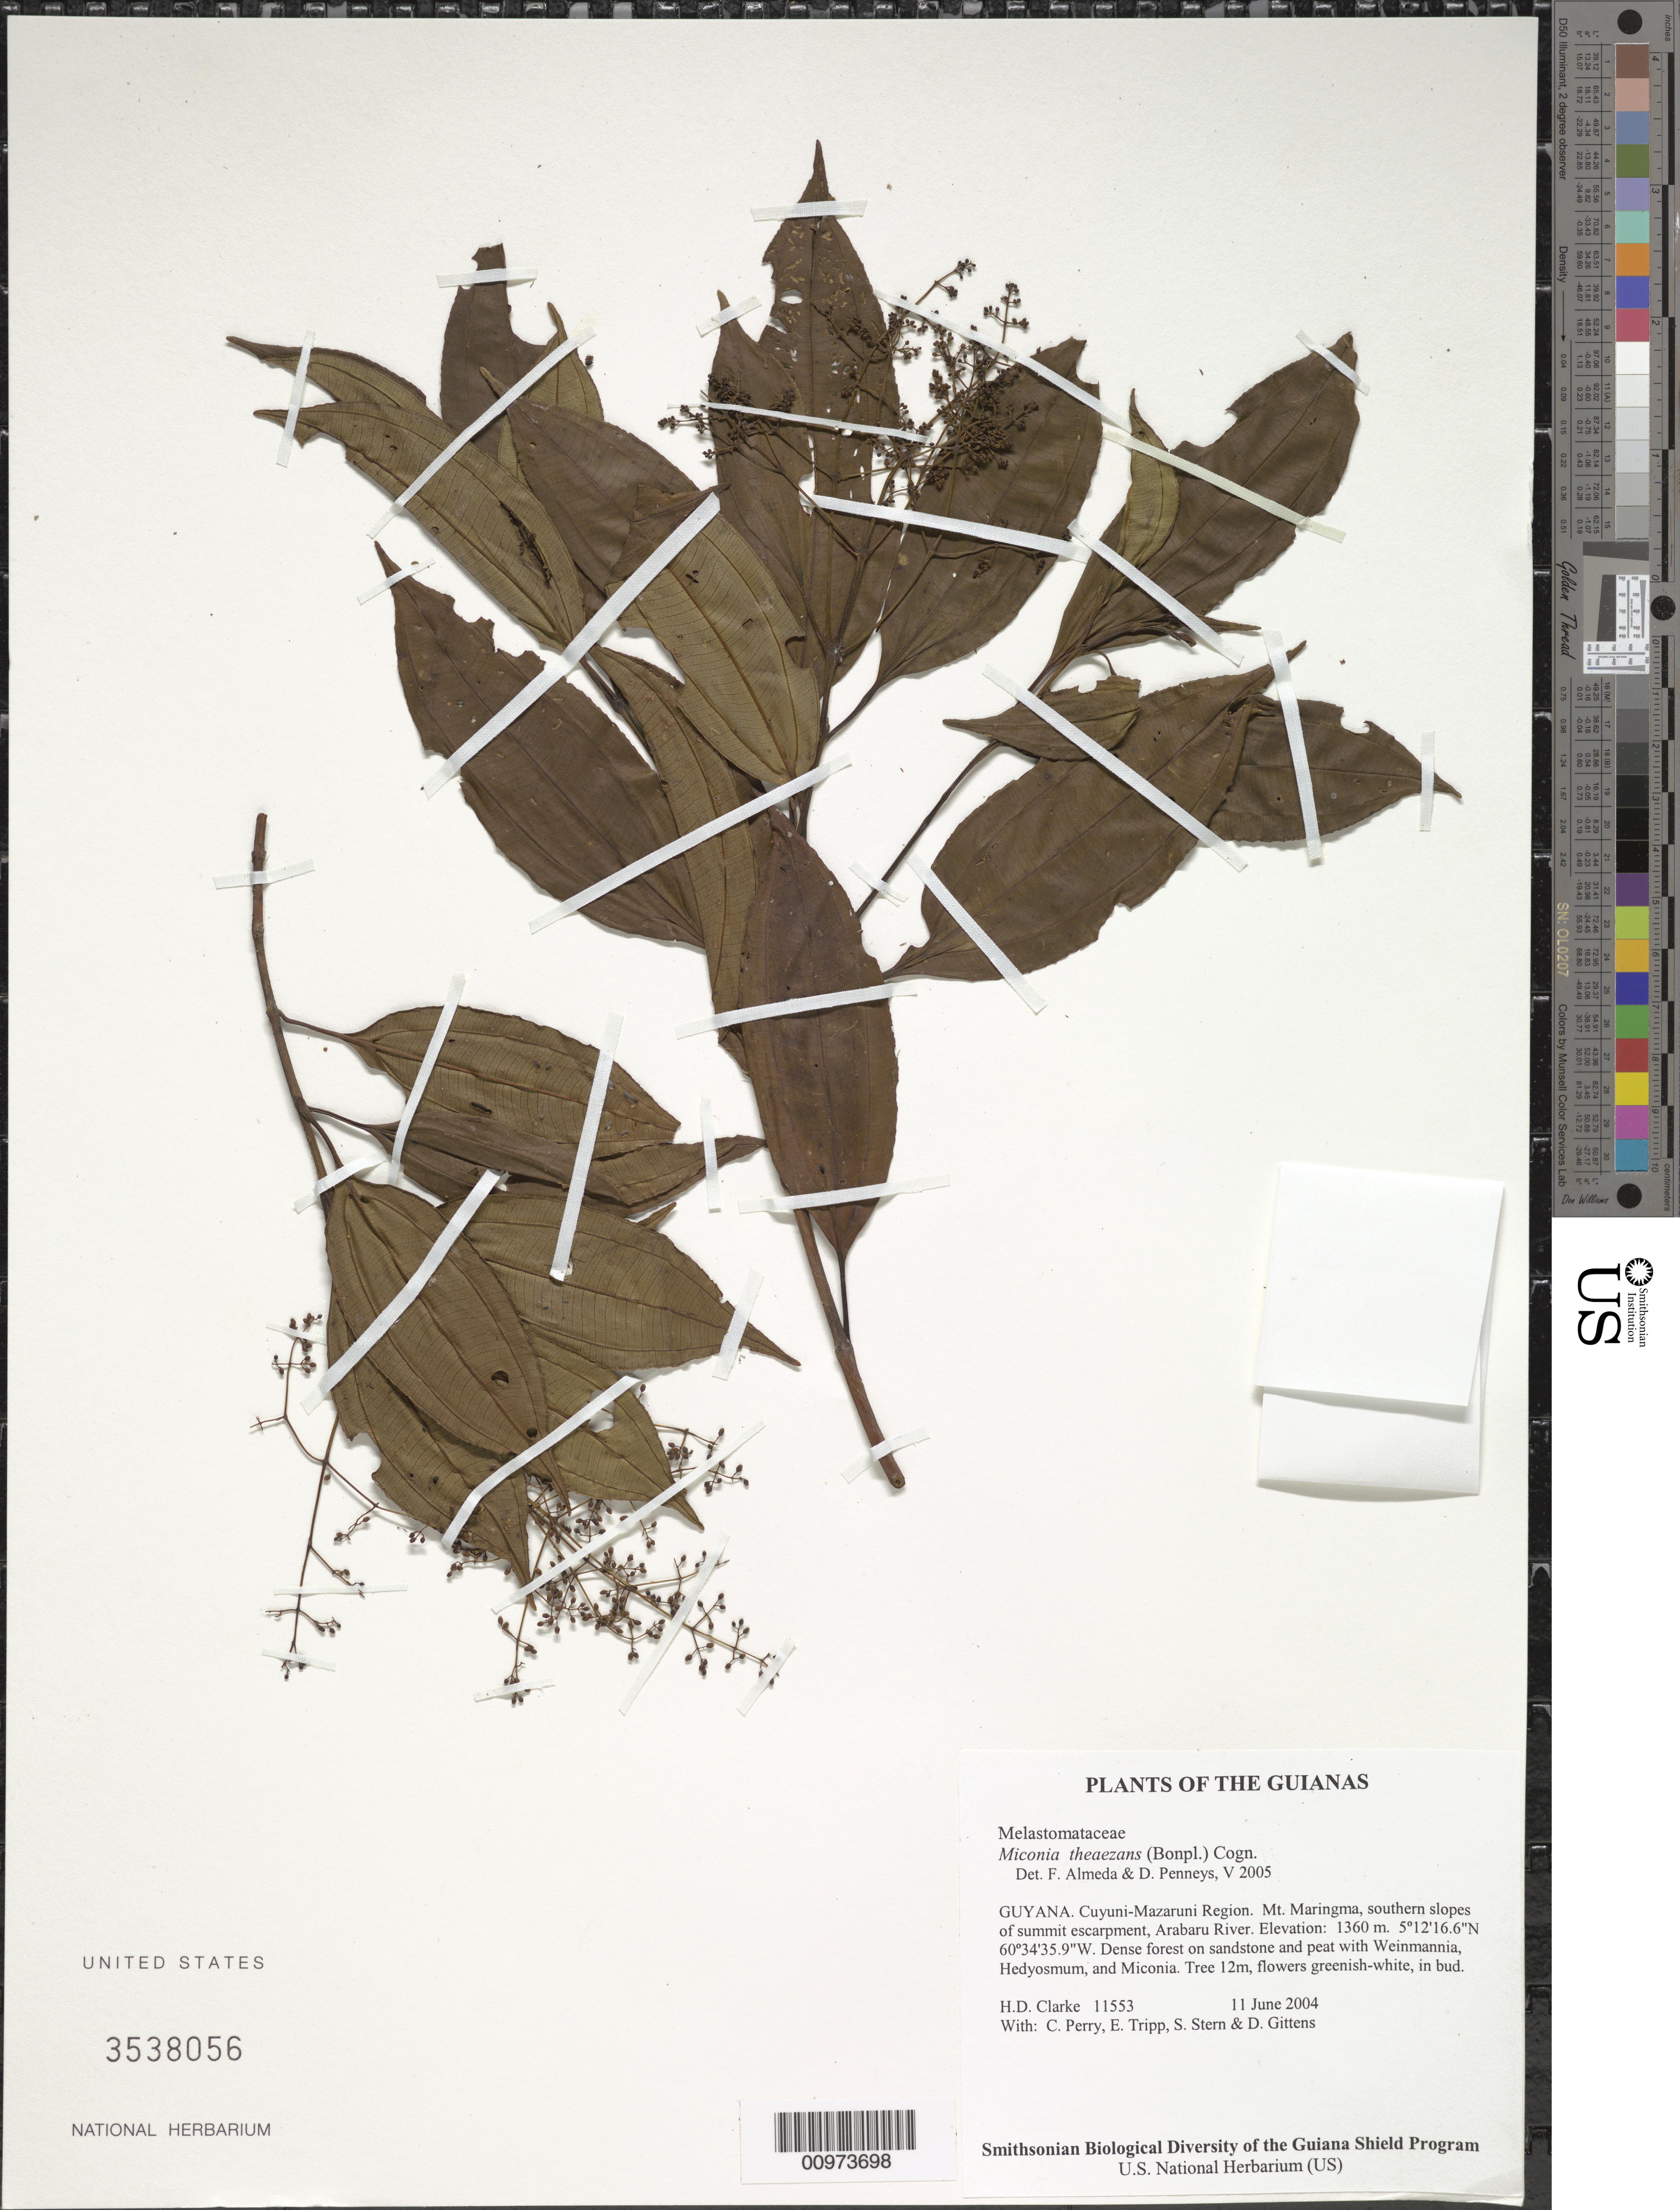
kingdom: Plantae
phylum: Tracheophyta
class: Magnoliopsida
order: Myrtales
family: Melastomataceae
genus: Miconia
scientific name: Miconia theizans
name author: (Bonpl.) Cogn.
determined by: Almeda, F.; Penneys, D. S.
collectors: H. D. Clarke, C. Perry, E. Tripp, S. R. Stern & D. Gittens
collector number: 11553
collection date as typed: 11 June 2004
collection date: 2004-06-11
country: Guyana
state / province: Cuyuni-Mazaruni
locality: Mt. Maringma, southern slopes of summit escarpment, Arabaru River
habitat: Dense forest on sandstone and peat with Weinmannia, Hedyosmum, and Miconia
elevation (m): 1360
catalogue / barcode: US 3538056